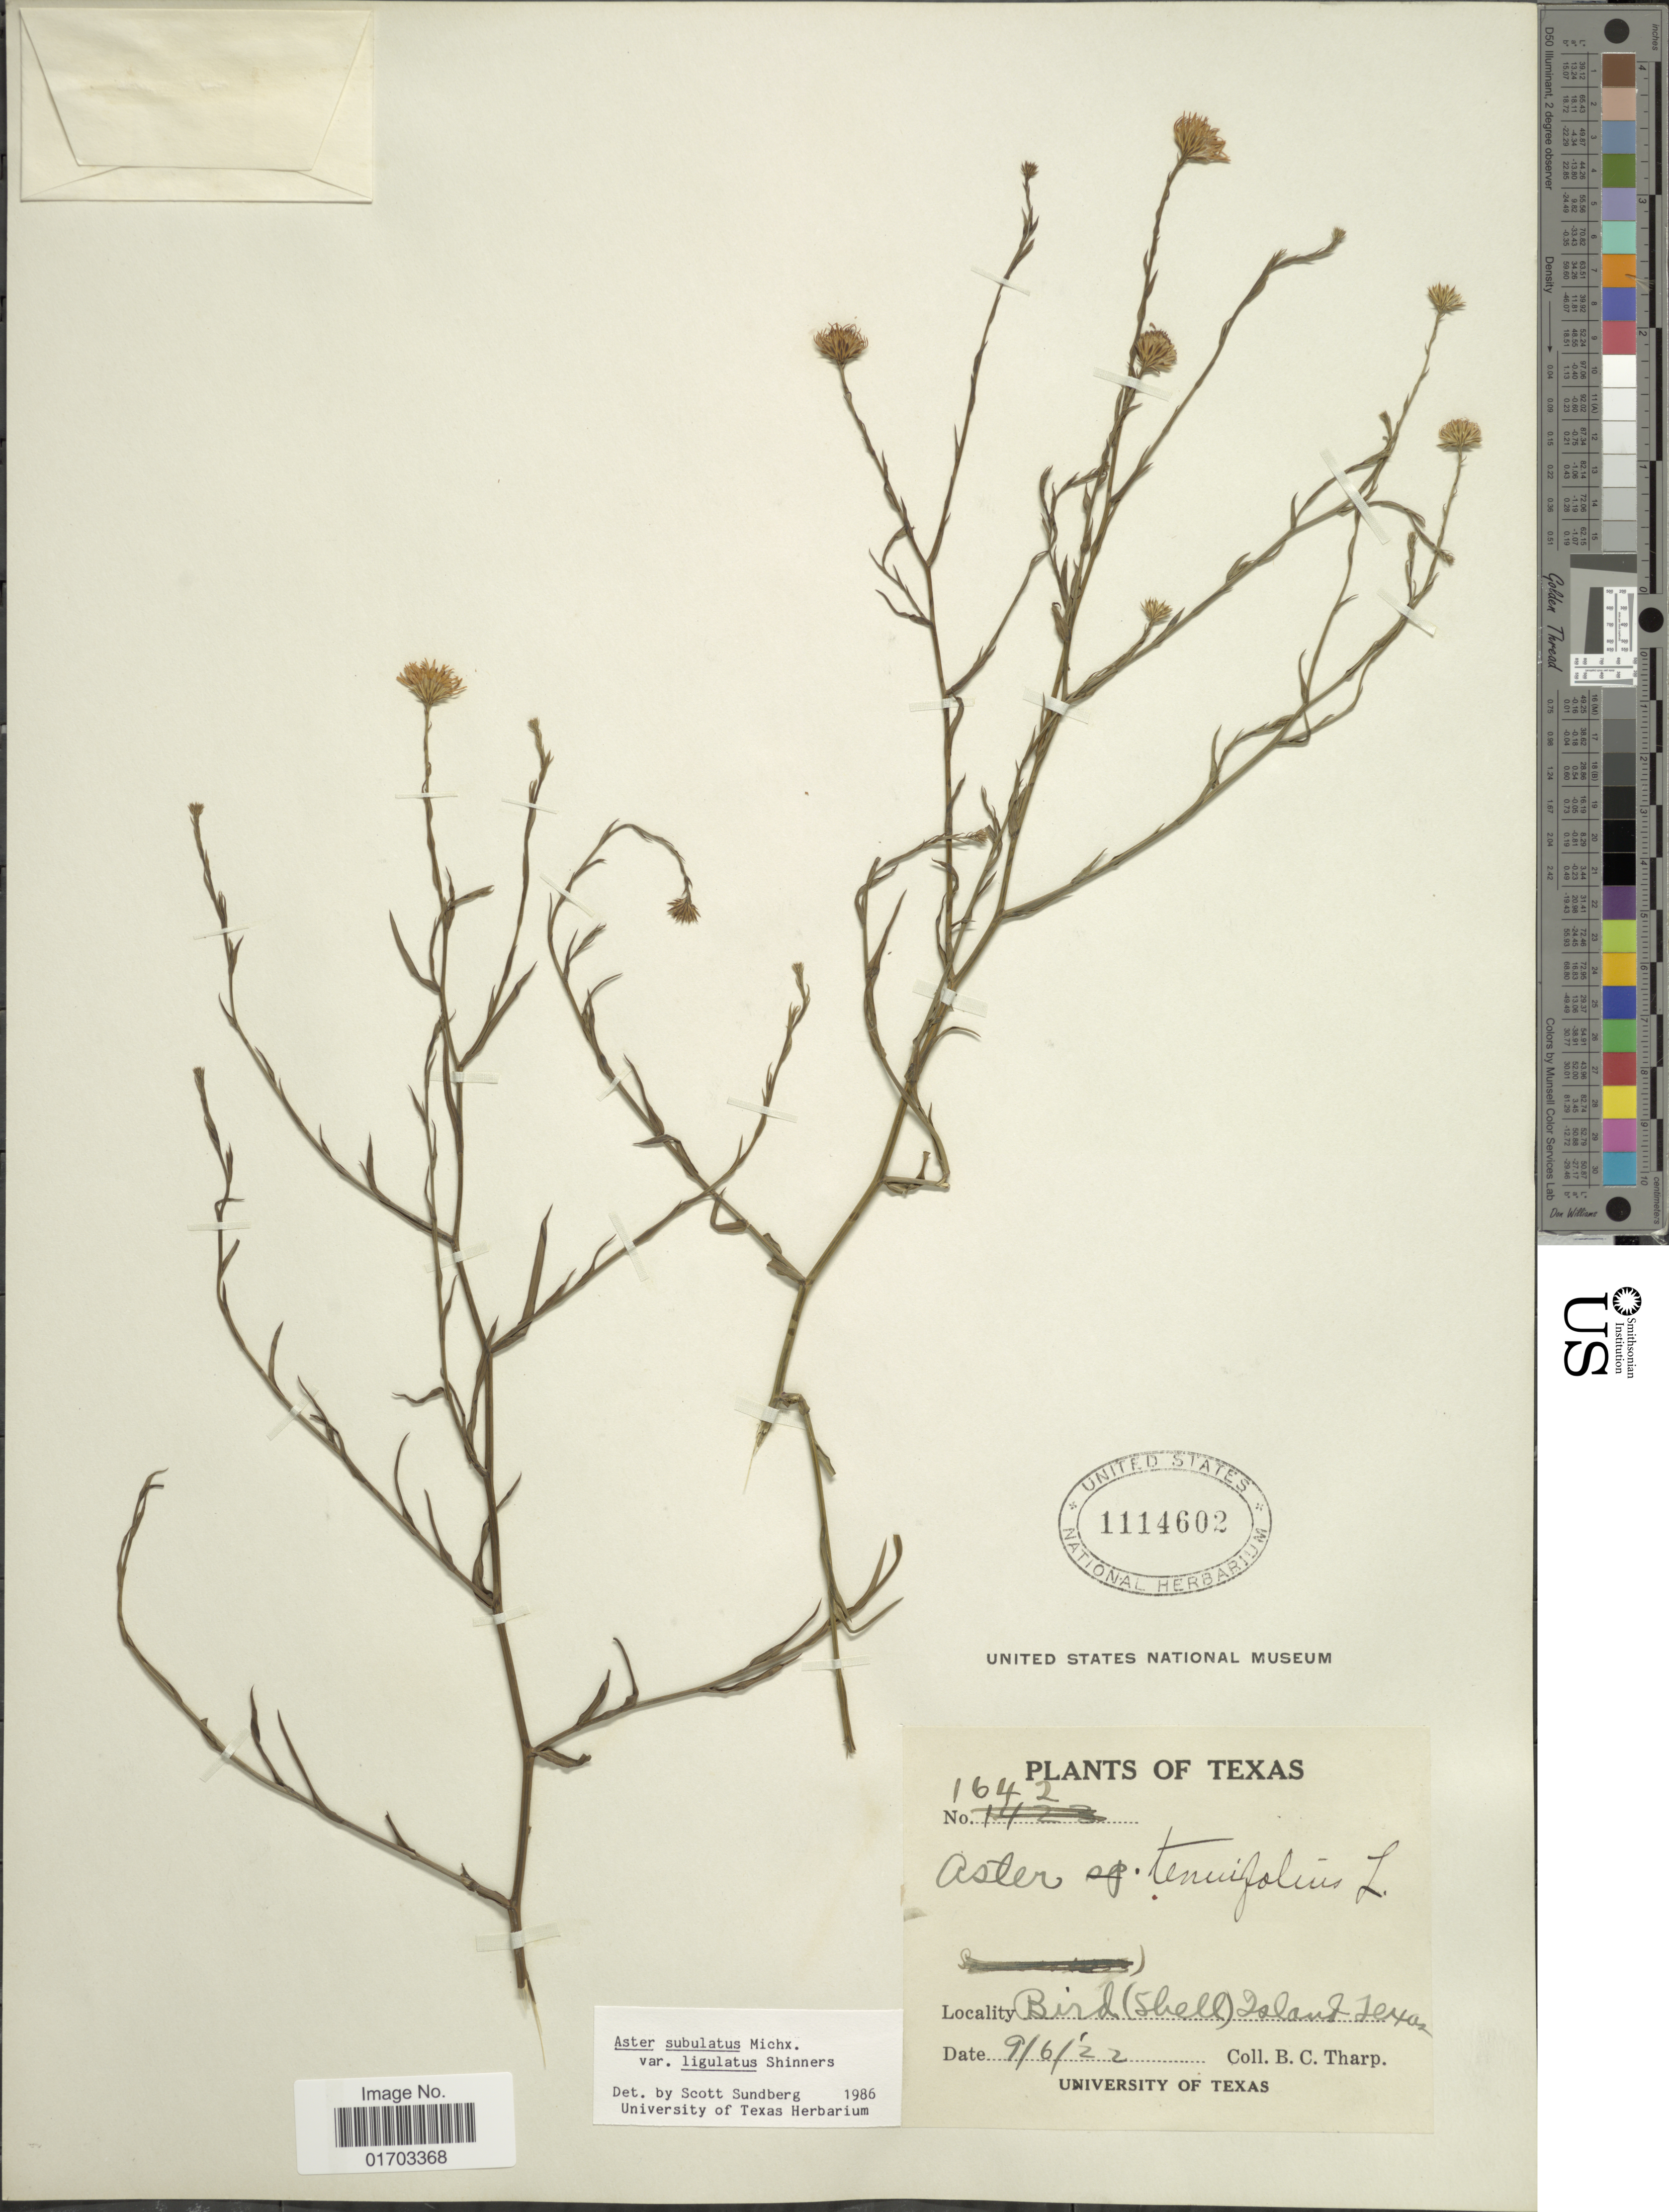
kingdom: Plantae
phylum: Tracheophyta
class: Magnoliopsida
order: Asterales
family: Asteraceae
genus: Symphyotrichum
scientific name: Symphyotrichum subulatum var. ligulatum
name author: (Shinners) S.D. Sundb.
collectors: B. C. Tharp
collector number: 1642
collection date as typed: Transcribed d/m/y: 6/9/22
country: United States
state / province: Texas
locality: Bird (Shell) Island.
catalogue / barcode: US 1114602